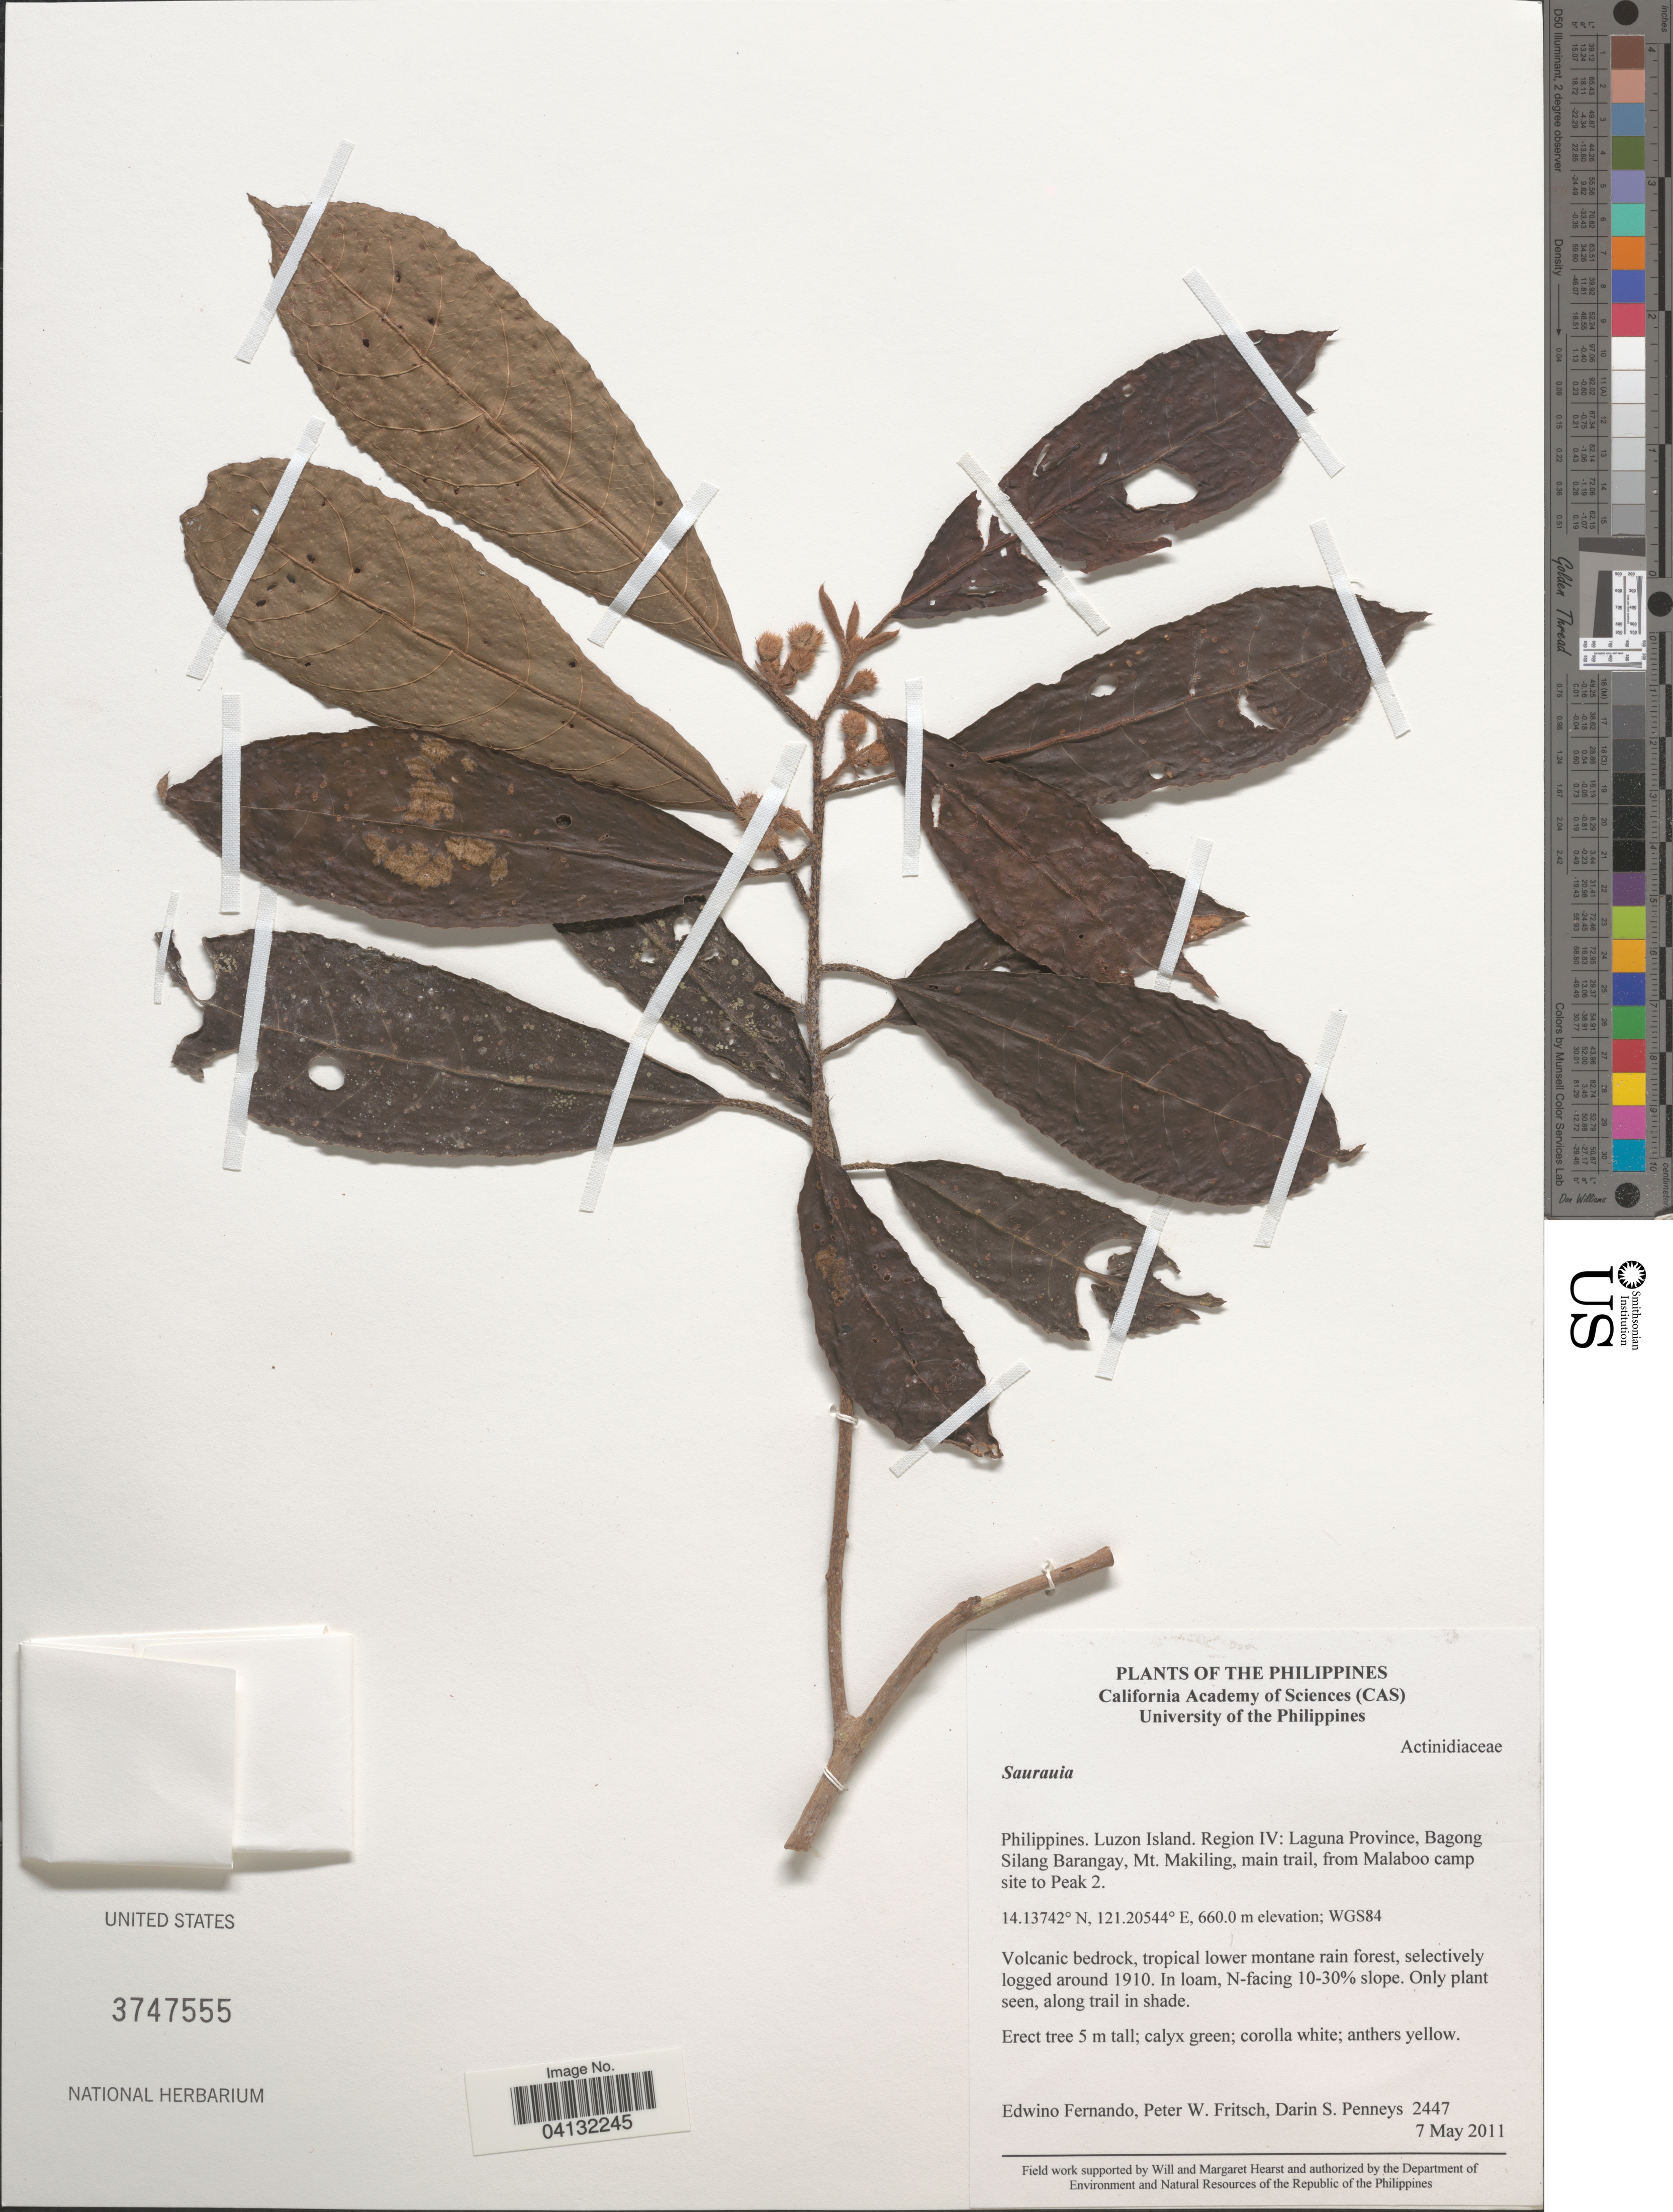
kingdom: Plantae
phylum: Tracheophyta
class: Magnoliopsida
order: Ericales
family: Actinidiaceae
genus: Saurauia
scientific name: Saurauia sp.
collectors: E. S. Fernando, P. W. Fritsch & D. S. Penneys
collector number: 2447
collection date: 2011-05-07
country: Philippines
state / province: Calabarzon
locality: Luzon Island. Region IV: Laguna Province, Bagong Silang Barangay, Mt. Makiling, main trail, from Malaboo camp site to Peak 2. WGS84. N-facing 10-30% slope.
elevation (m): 660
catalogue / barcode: US 3747555